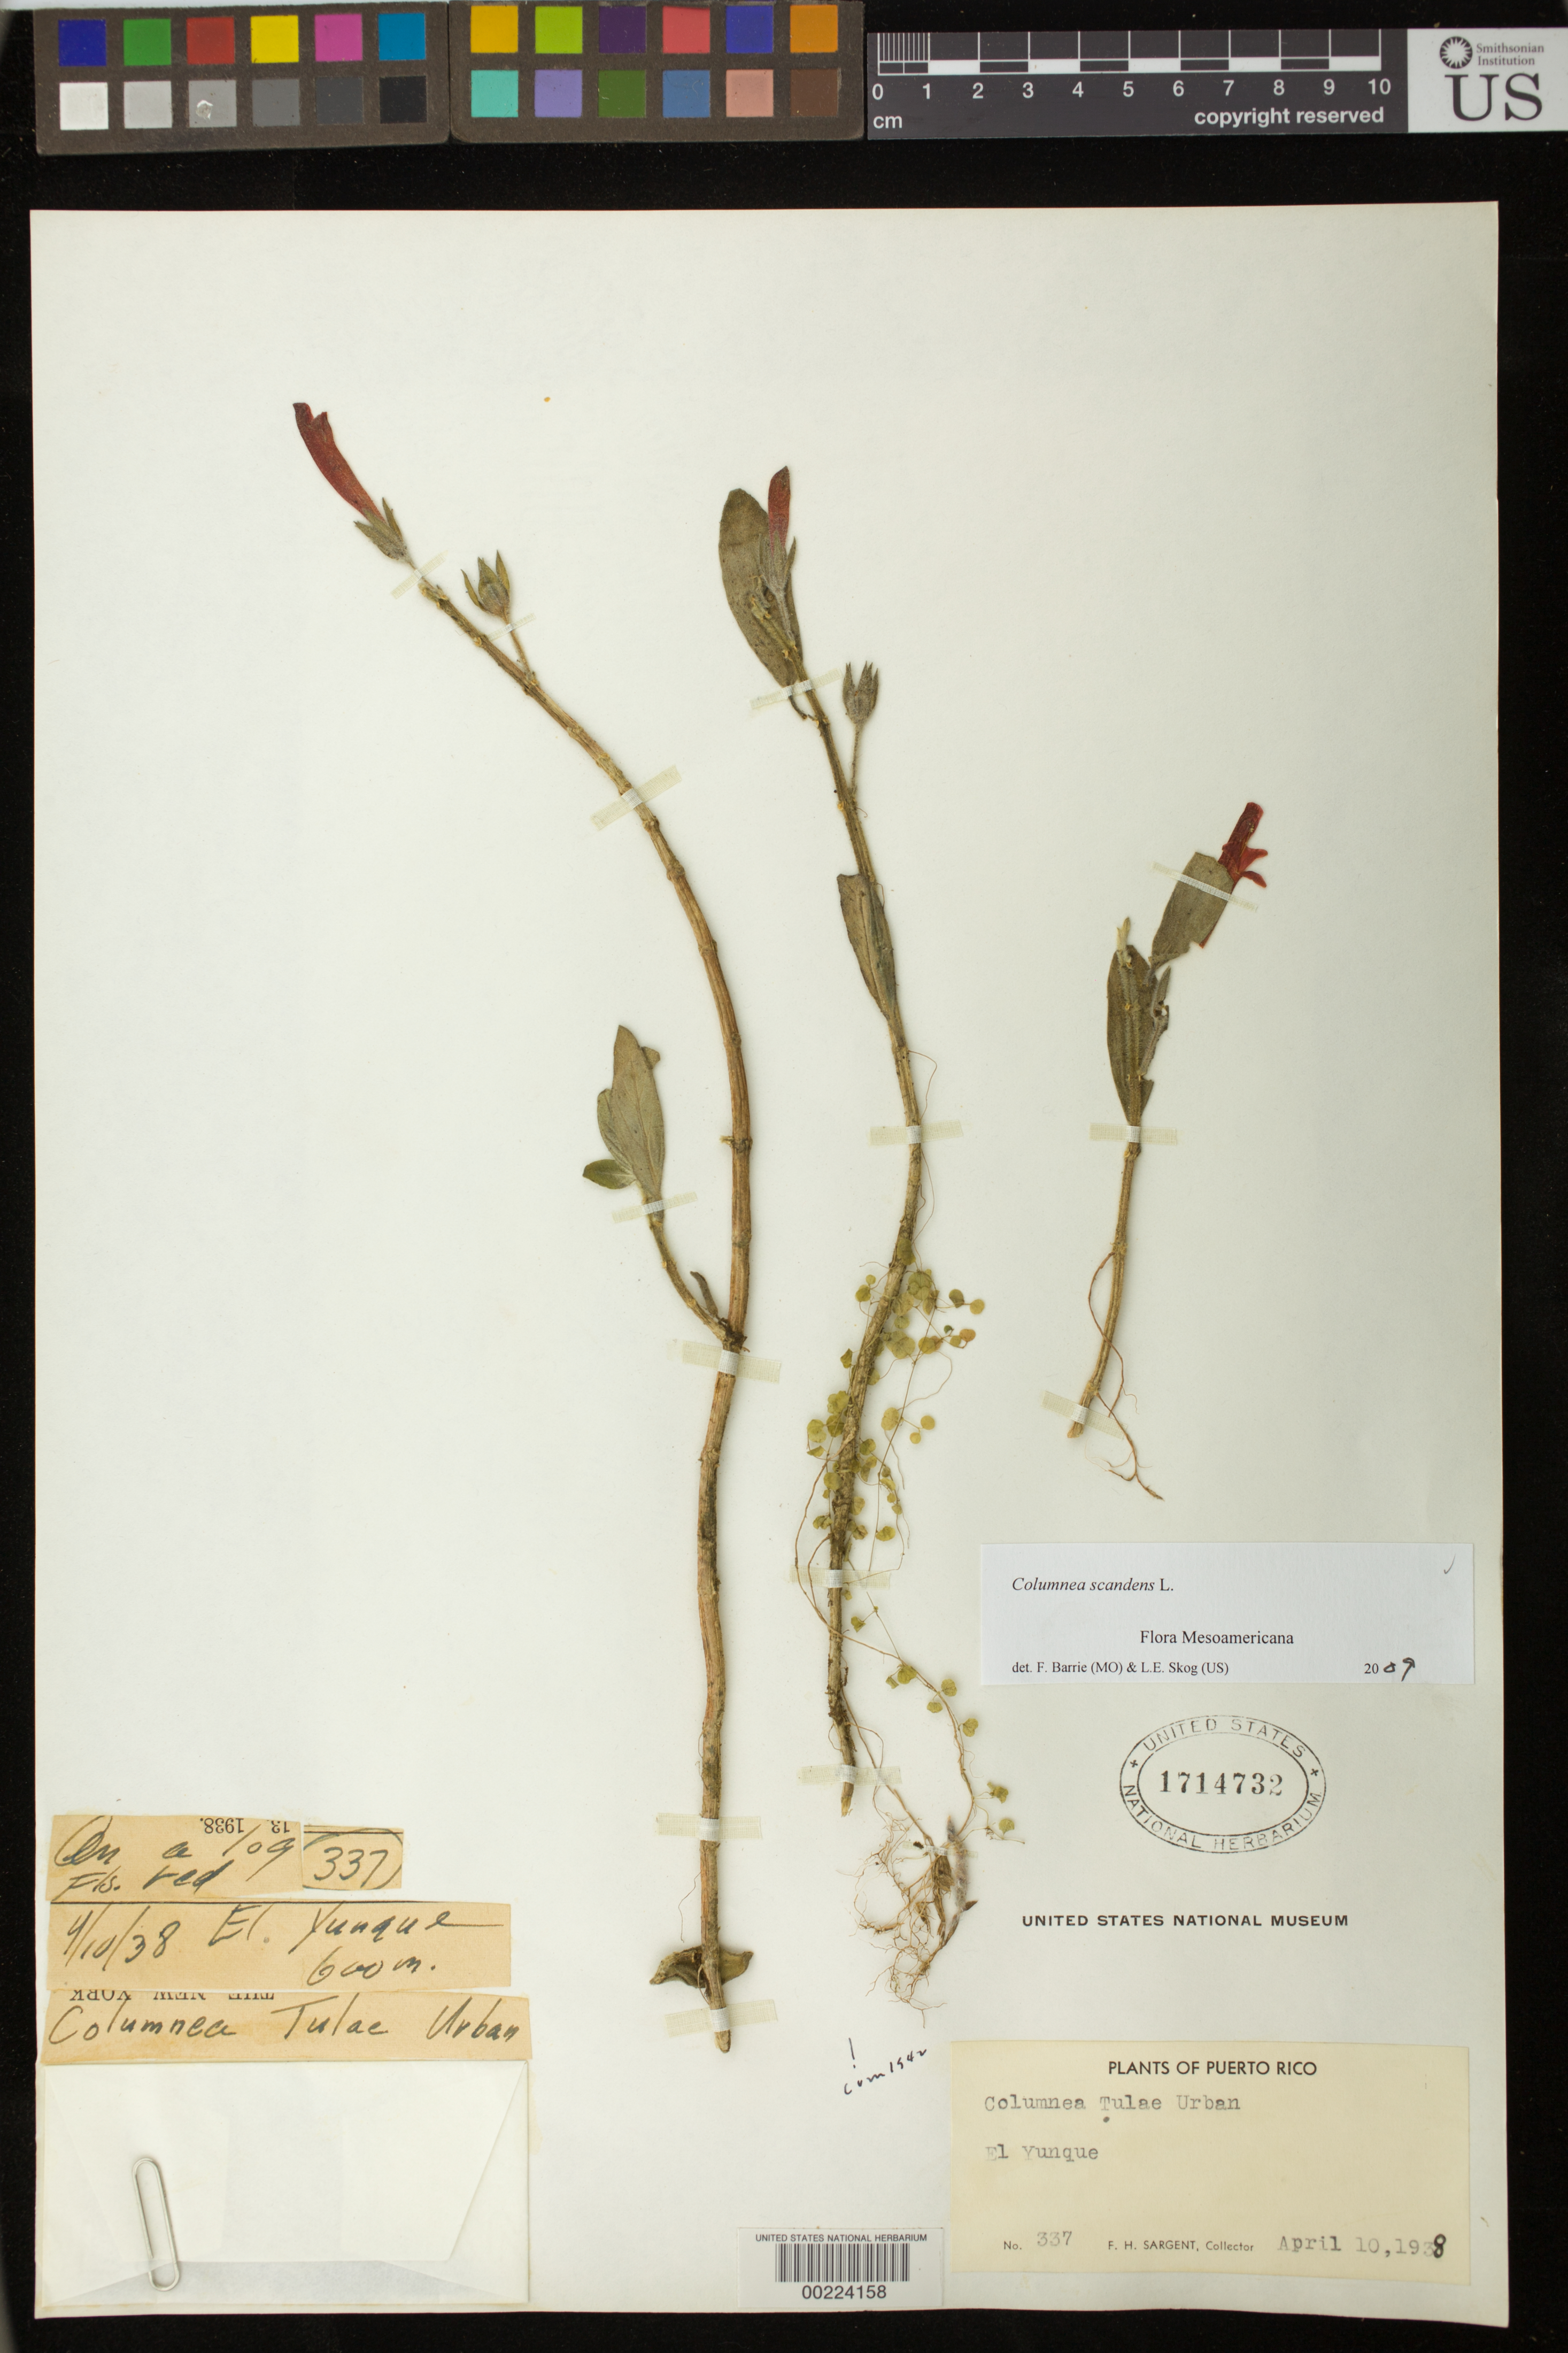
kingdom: Plantae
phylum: Tracheophyta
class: Magnoliopsida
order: Lamiales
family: Gesneriaceae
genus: Columnea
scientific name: Columnea scandens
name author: L.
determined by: Barrie, F. R.; Skog, Laurence E.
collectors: F. H. Sargent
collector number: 337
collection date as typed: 10 Apr 1938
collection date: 1938-04-10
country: Puerto Rico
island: Puerto Rico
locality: El Yunque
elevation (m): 600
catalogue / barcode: US 1714732